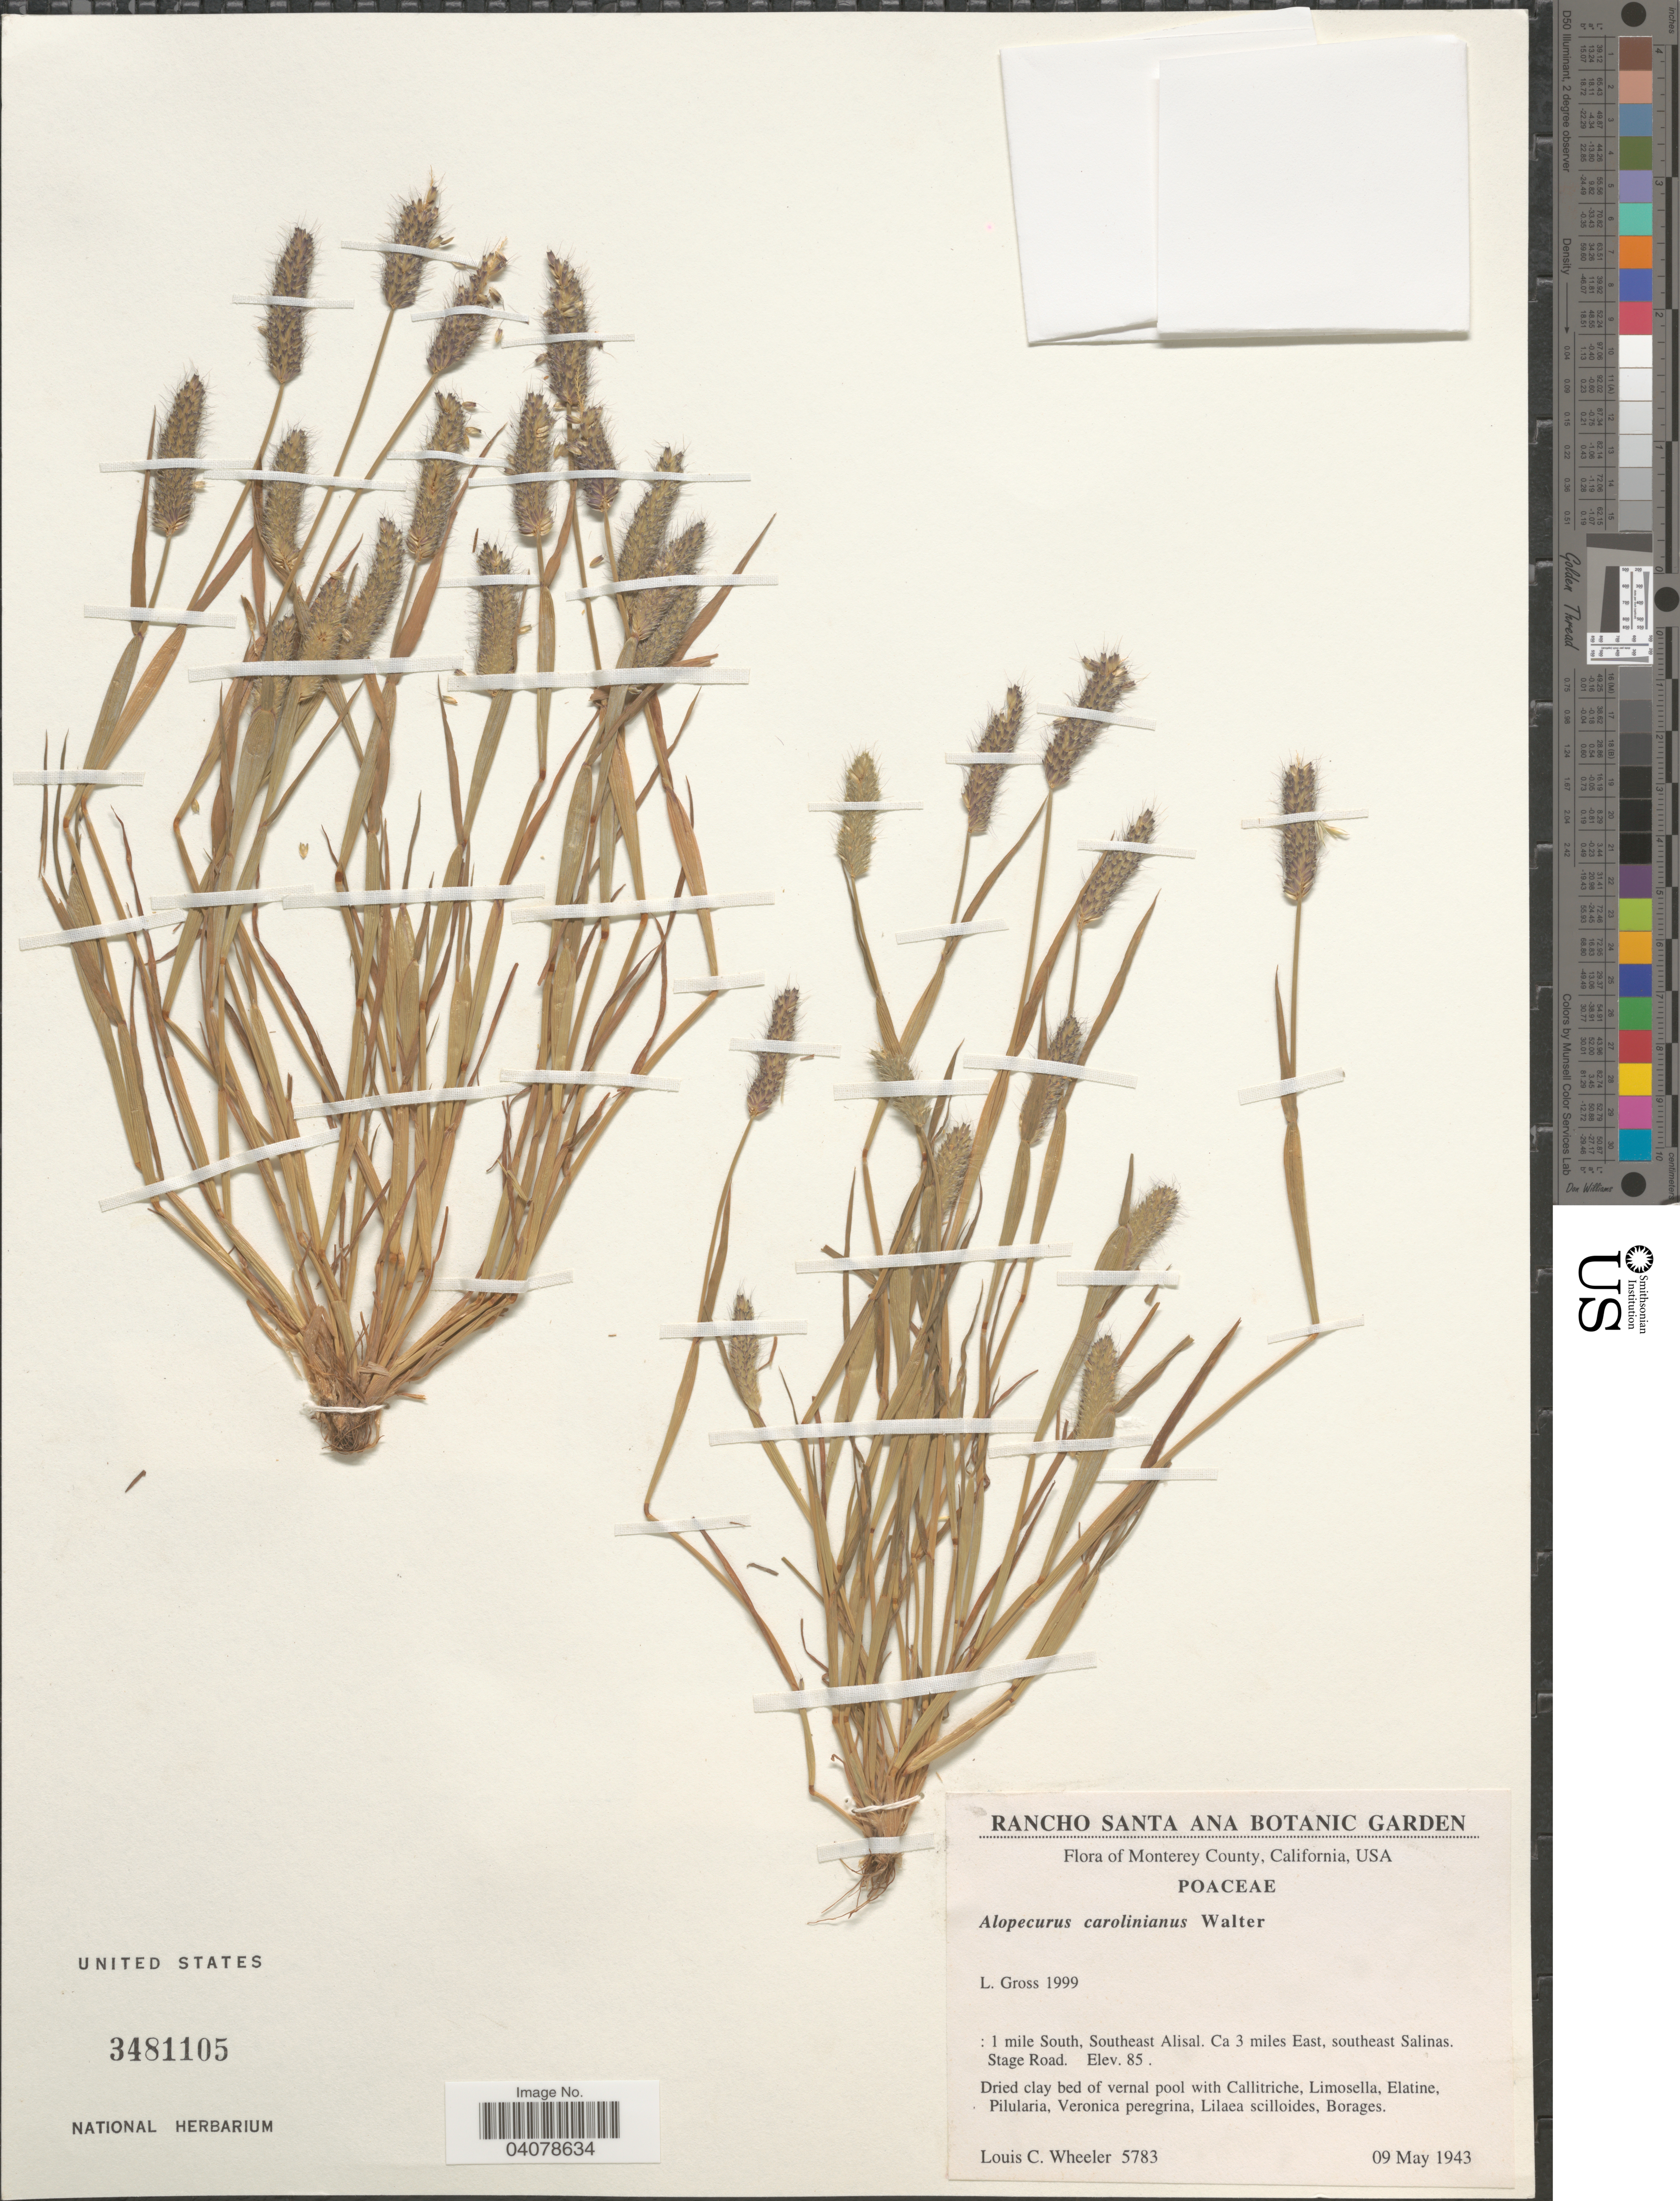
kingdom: Plantae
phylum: Tracheophyta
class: Liliopsida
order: Poales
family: Poaceae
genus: Alopecurus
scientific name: Alopecurus carolinianus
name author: Walter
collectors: L. C. Wheeler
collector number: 5783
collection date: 1943-05-09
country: United States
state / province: California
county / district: Monterey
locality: Monterey County. : 1 mile South, Southeast Alisal. Ca. 3 mi. East, southeast Salinas. Stage Road.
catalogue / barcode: US 3481105